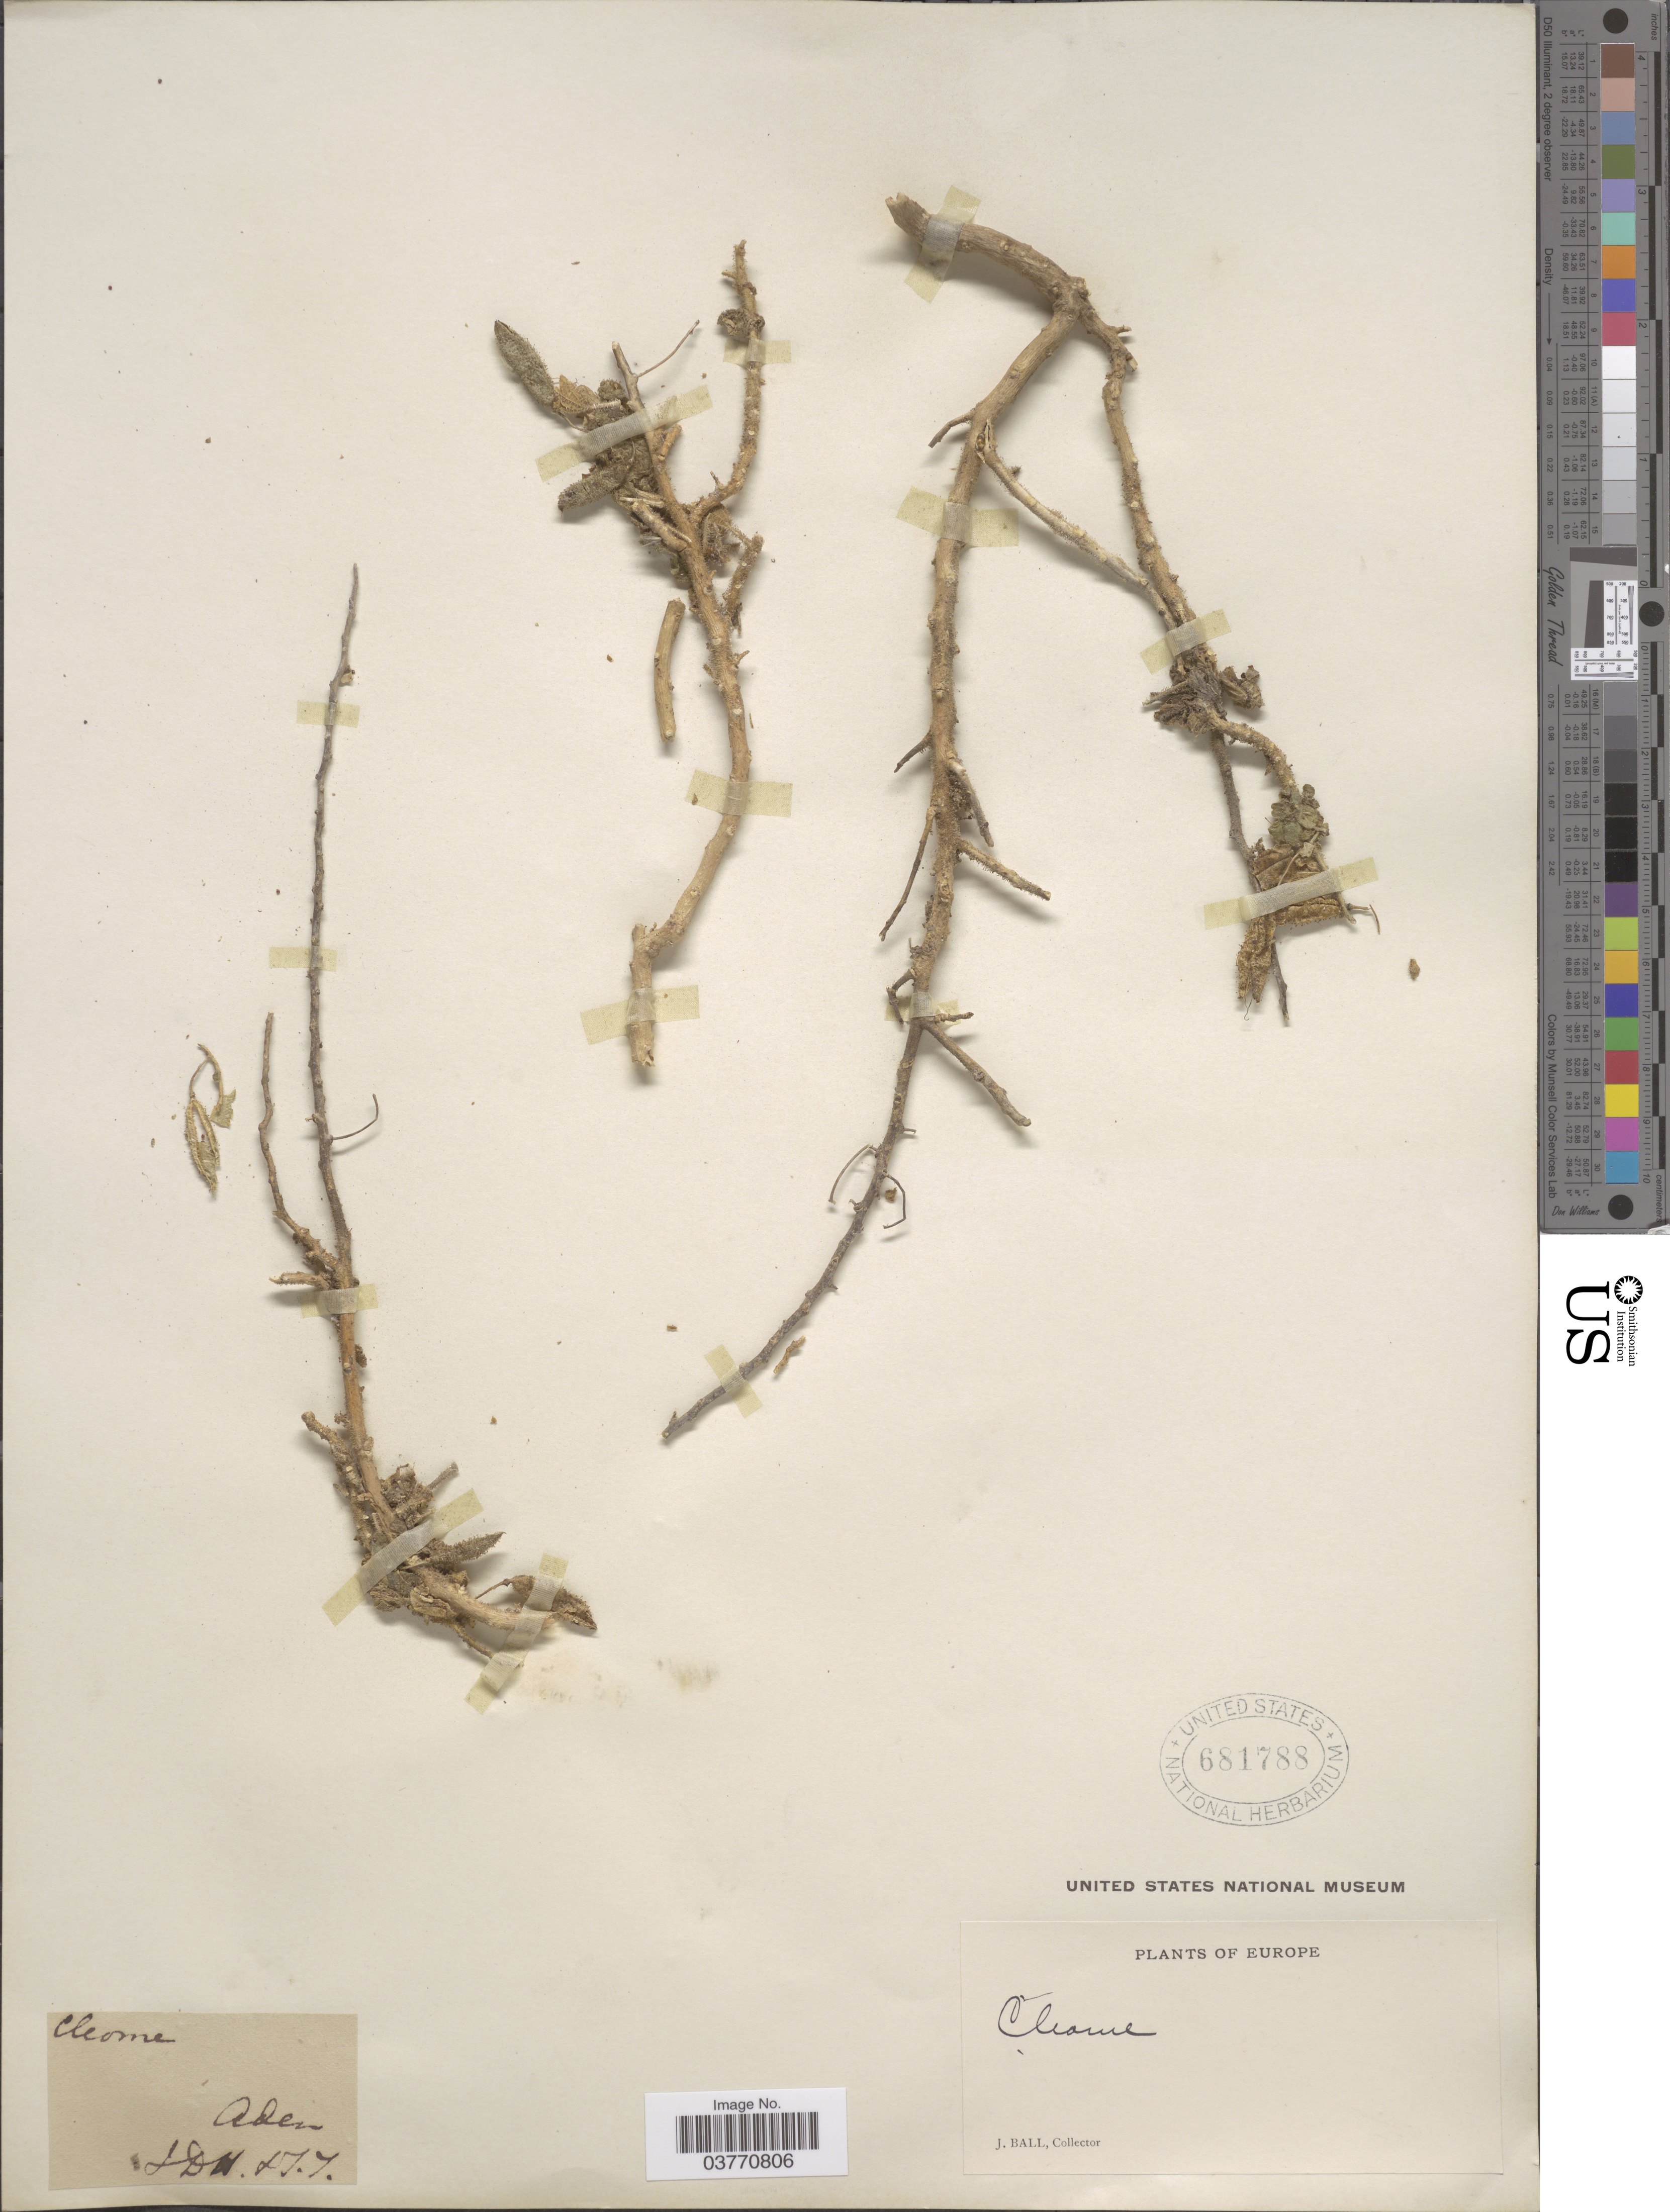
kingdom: Plantae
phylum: Tracheophyta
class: Magnoliopsida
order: Brassicales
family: Cleomaceae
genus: Rorida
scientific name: Rorida sp.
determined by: Strong, Mark T., (BOT), Smithsonian Institution - National Museum of Natural History (UNITED STATES)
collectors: J. Ball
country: United Kingdom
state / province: Scotland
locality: Aden. Europe.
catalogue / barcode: US 681788